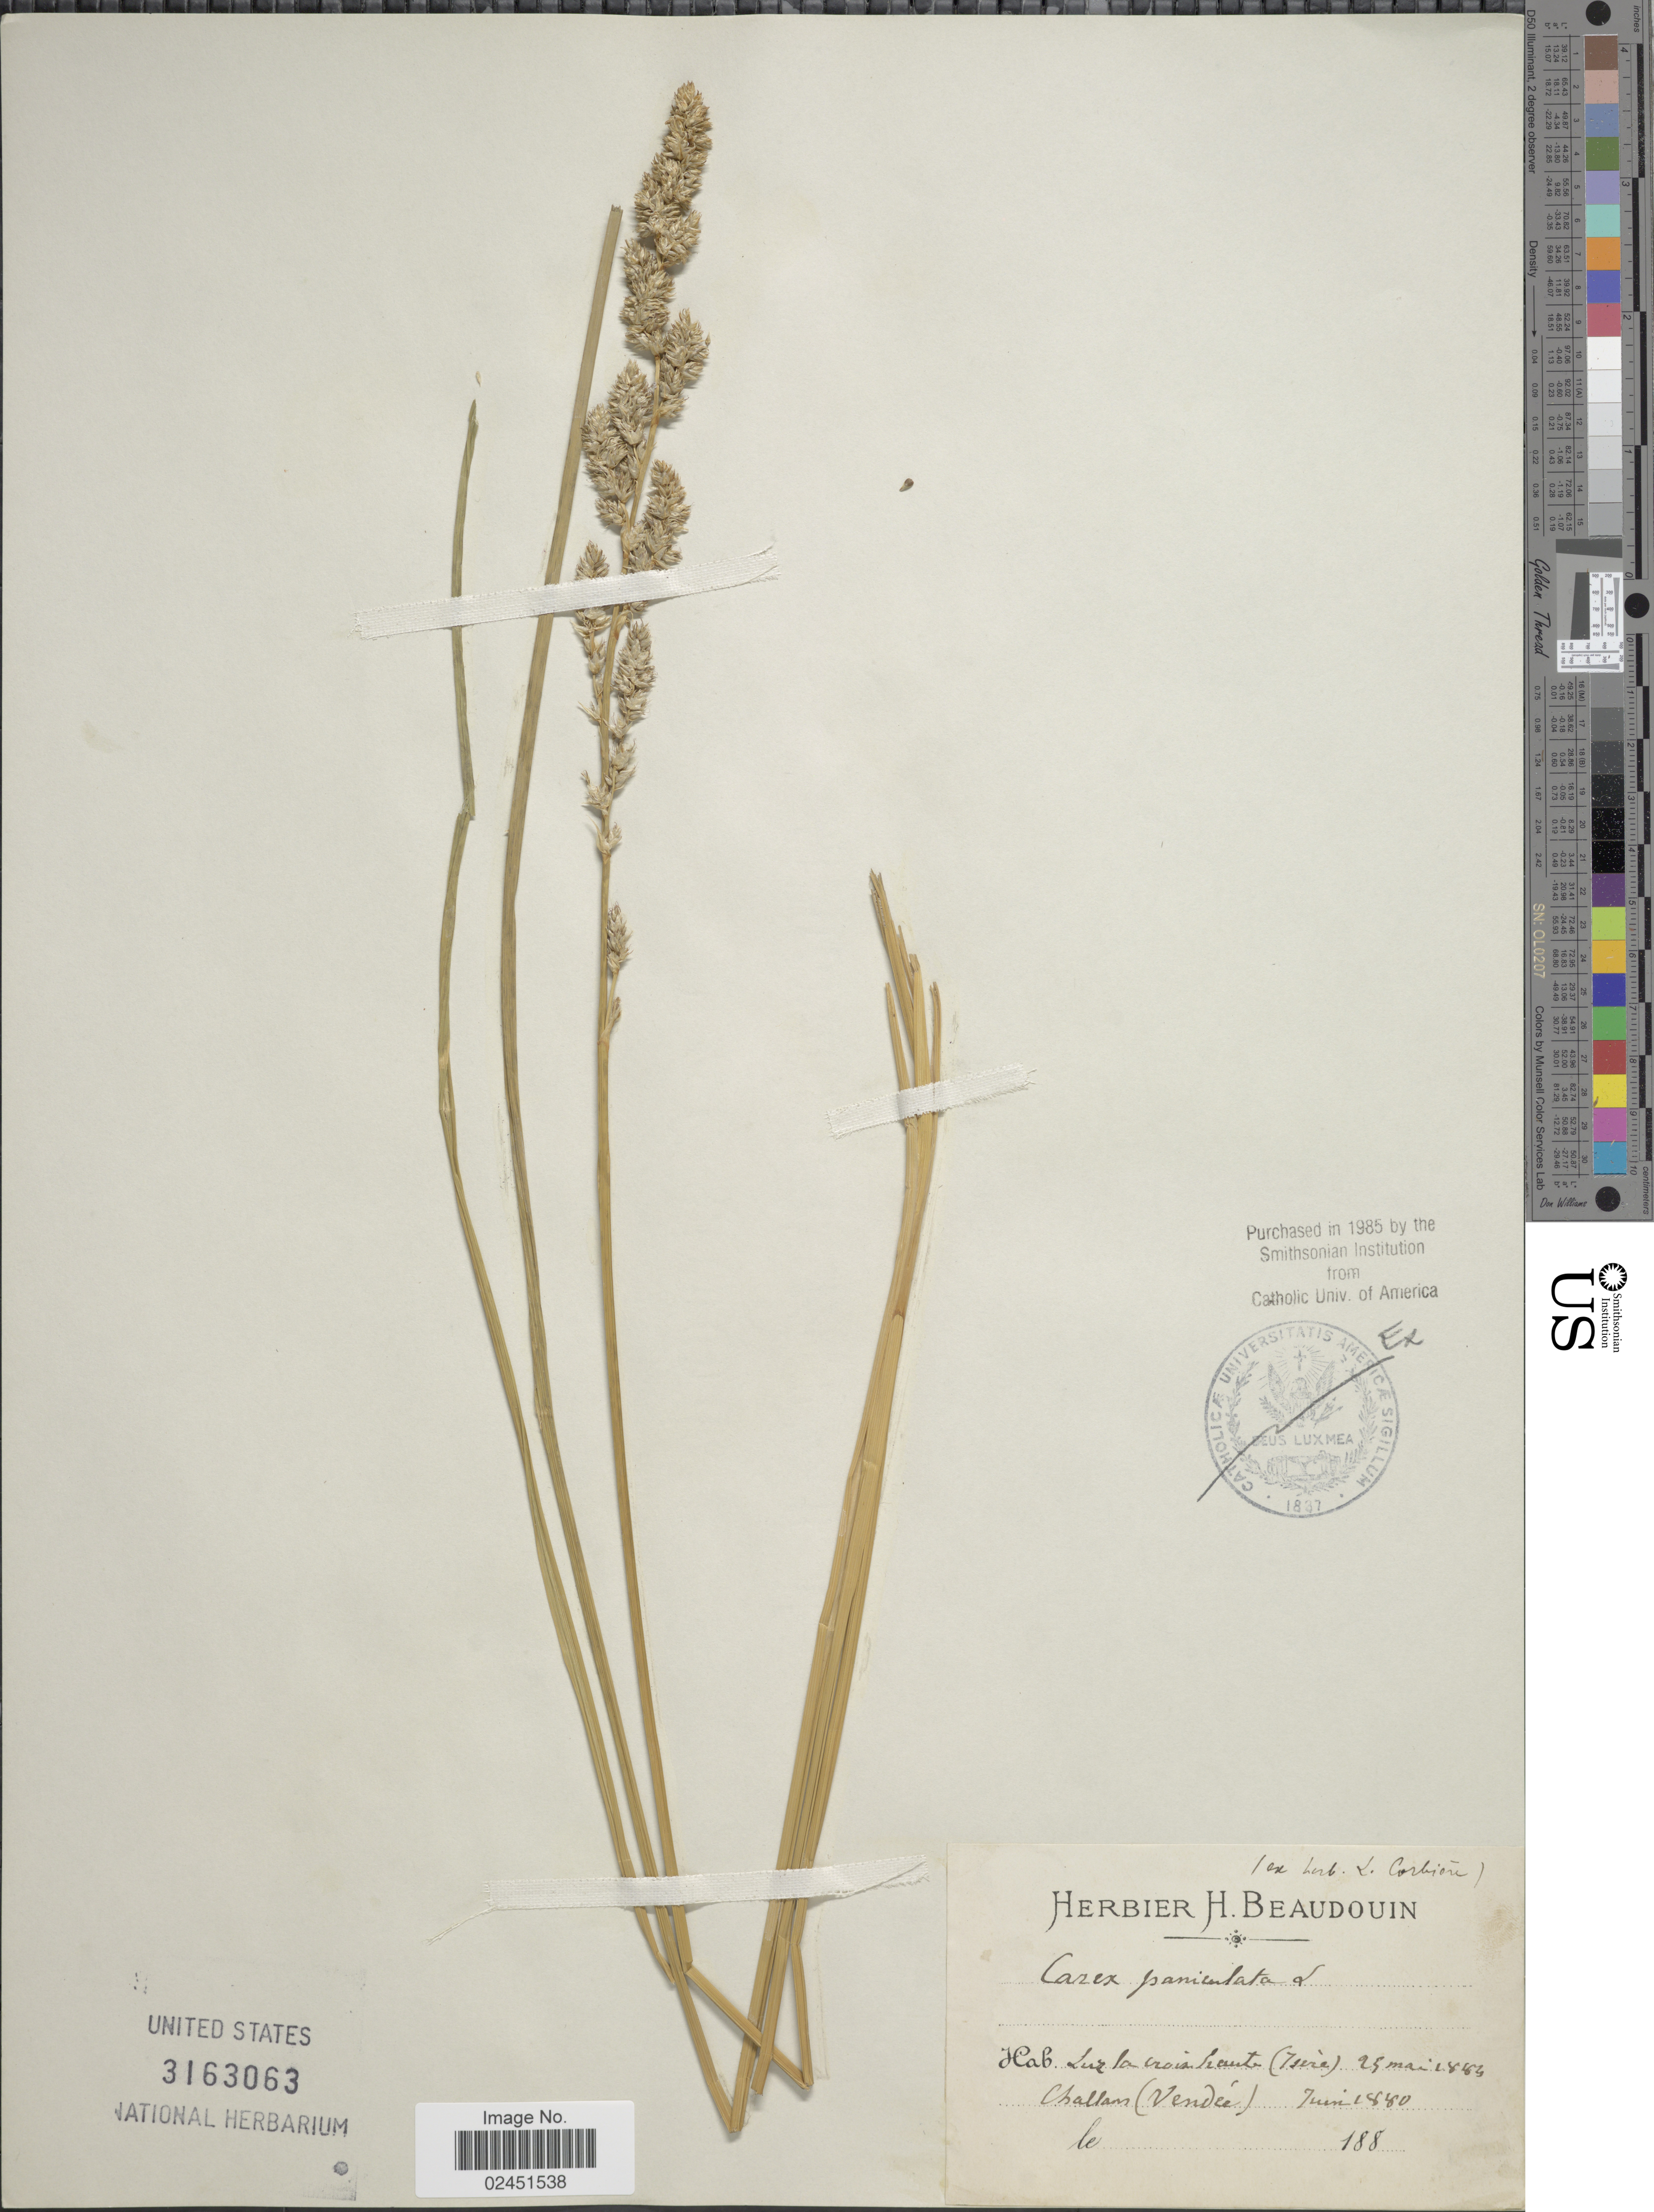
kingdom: Plantae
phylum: Tracheophyta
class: Liliopsida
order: Poales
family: Cyperaceae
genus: Carex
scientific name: Carex paniculata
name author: L.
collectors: Beaudouin, H.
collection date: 1889-05-25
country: France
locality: Luz la crois hante (Teere), Challam (Vendée) [interpreted]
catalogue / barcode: US 3163063